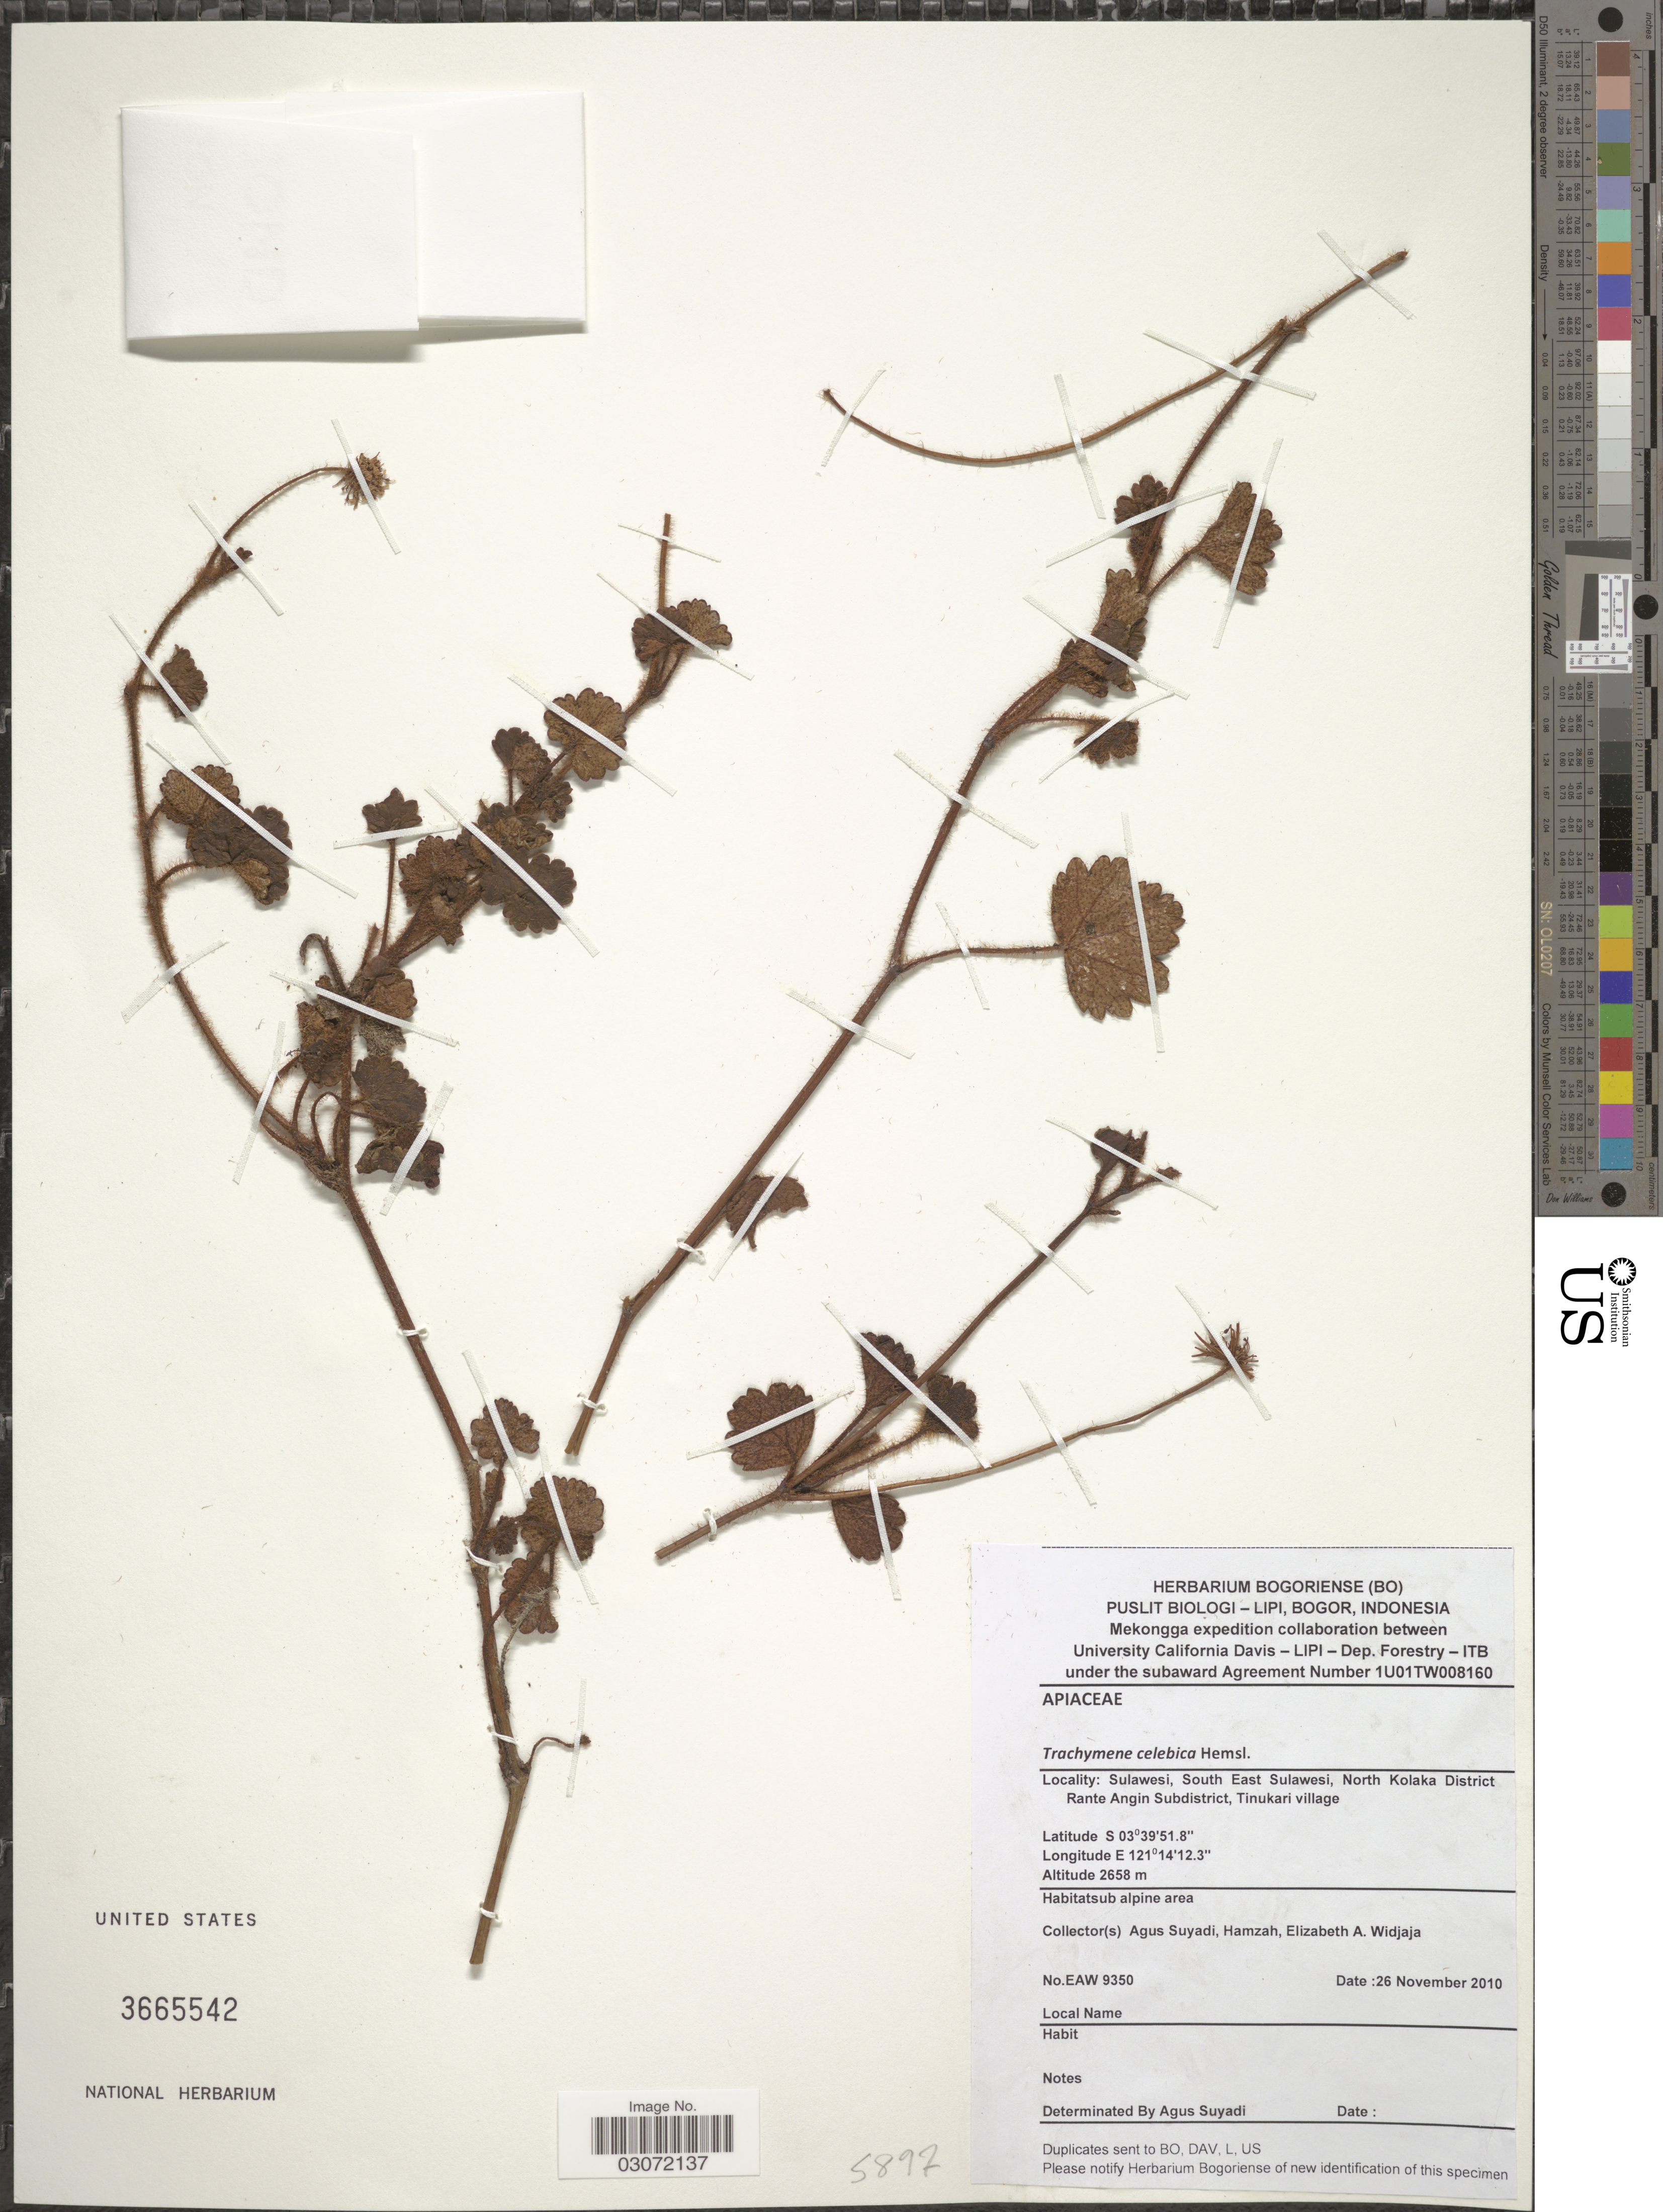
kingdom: Plantae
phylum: Tracheophyta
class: Magnoliopsida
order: Apiales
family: Araliaceae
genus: Trachymene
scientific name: Trachymene celebica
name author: Hemsl.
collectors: A. Suyadi, -. Hamzah & E. A. Widjaja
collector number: EAW 9350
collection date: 2010-11-26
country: Indonesia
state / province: Sulawesi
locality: South Sulawesi, North Kolaka Disrtrict Rante Angin Subdistrict, Tinukari village.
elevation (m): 2658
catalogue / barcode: US 3665542